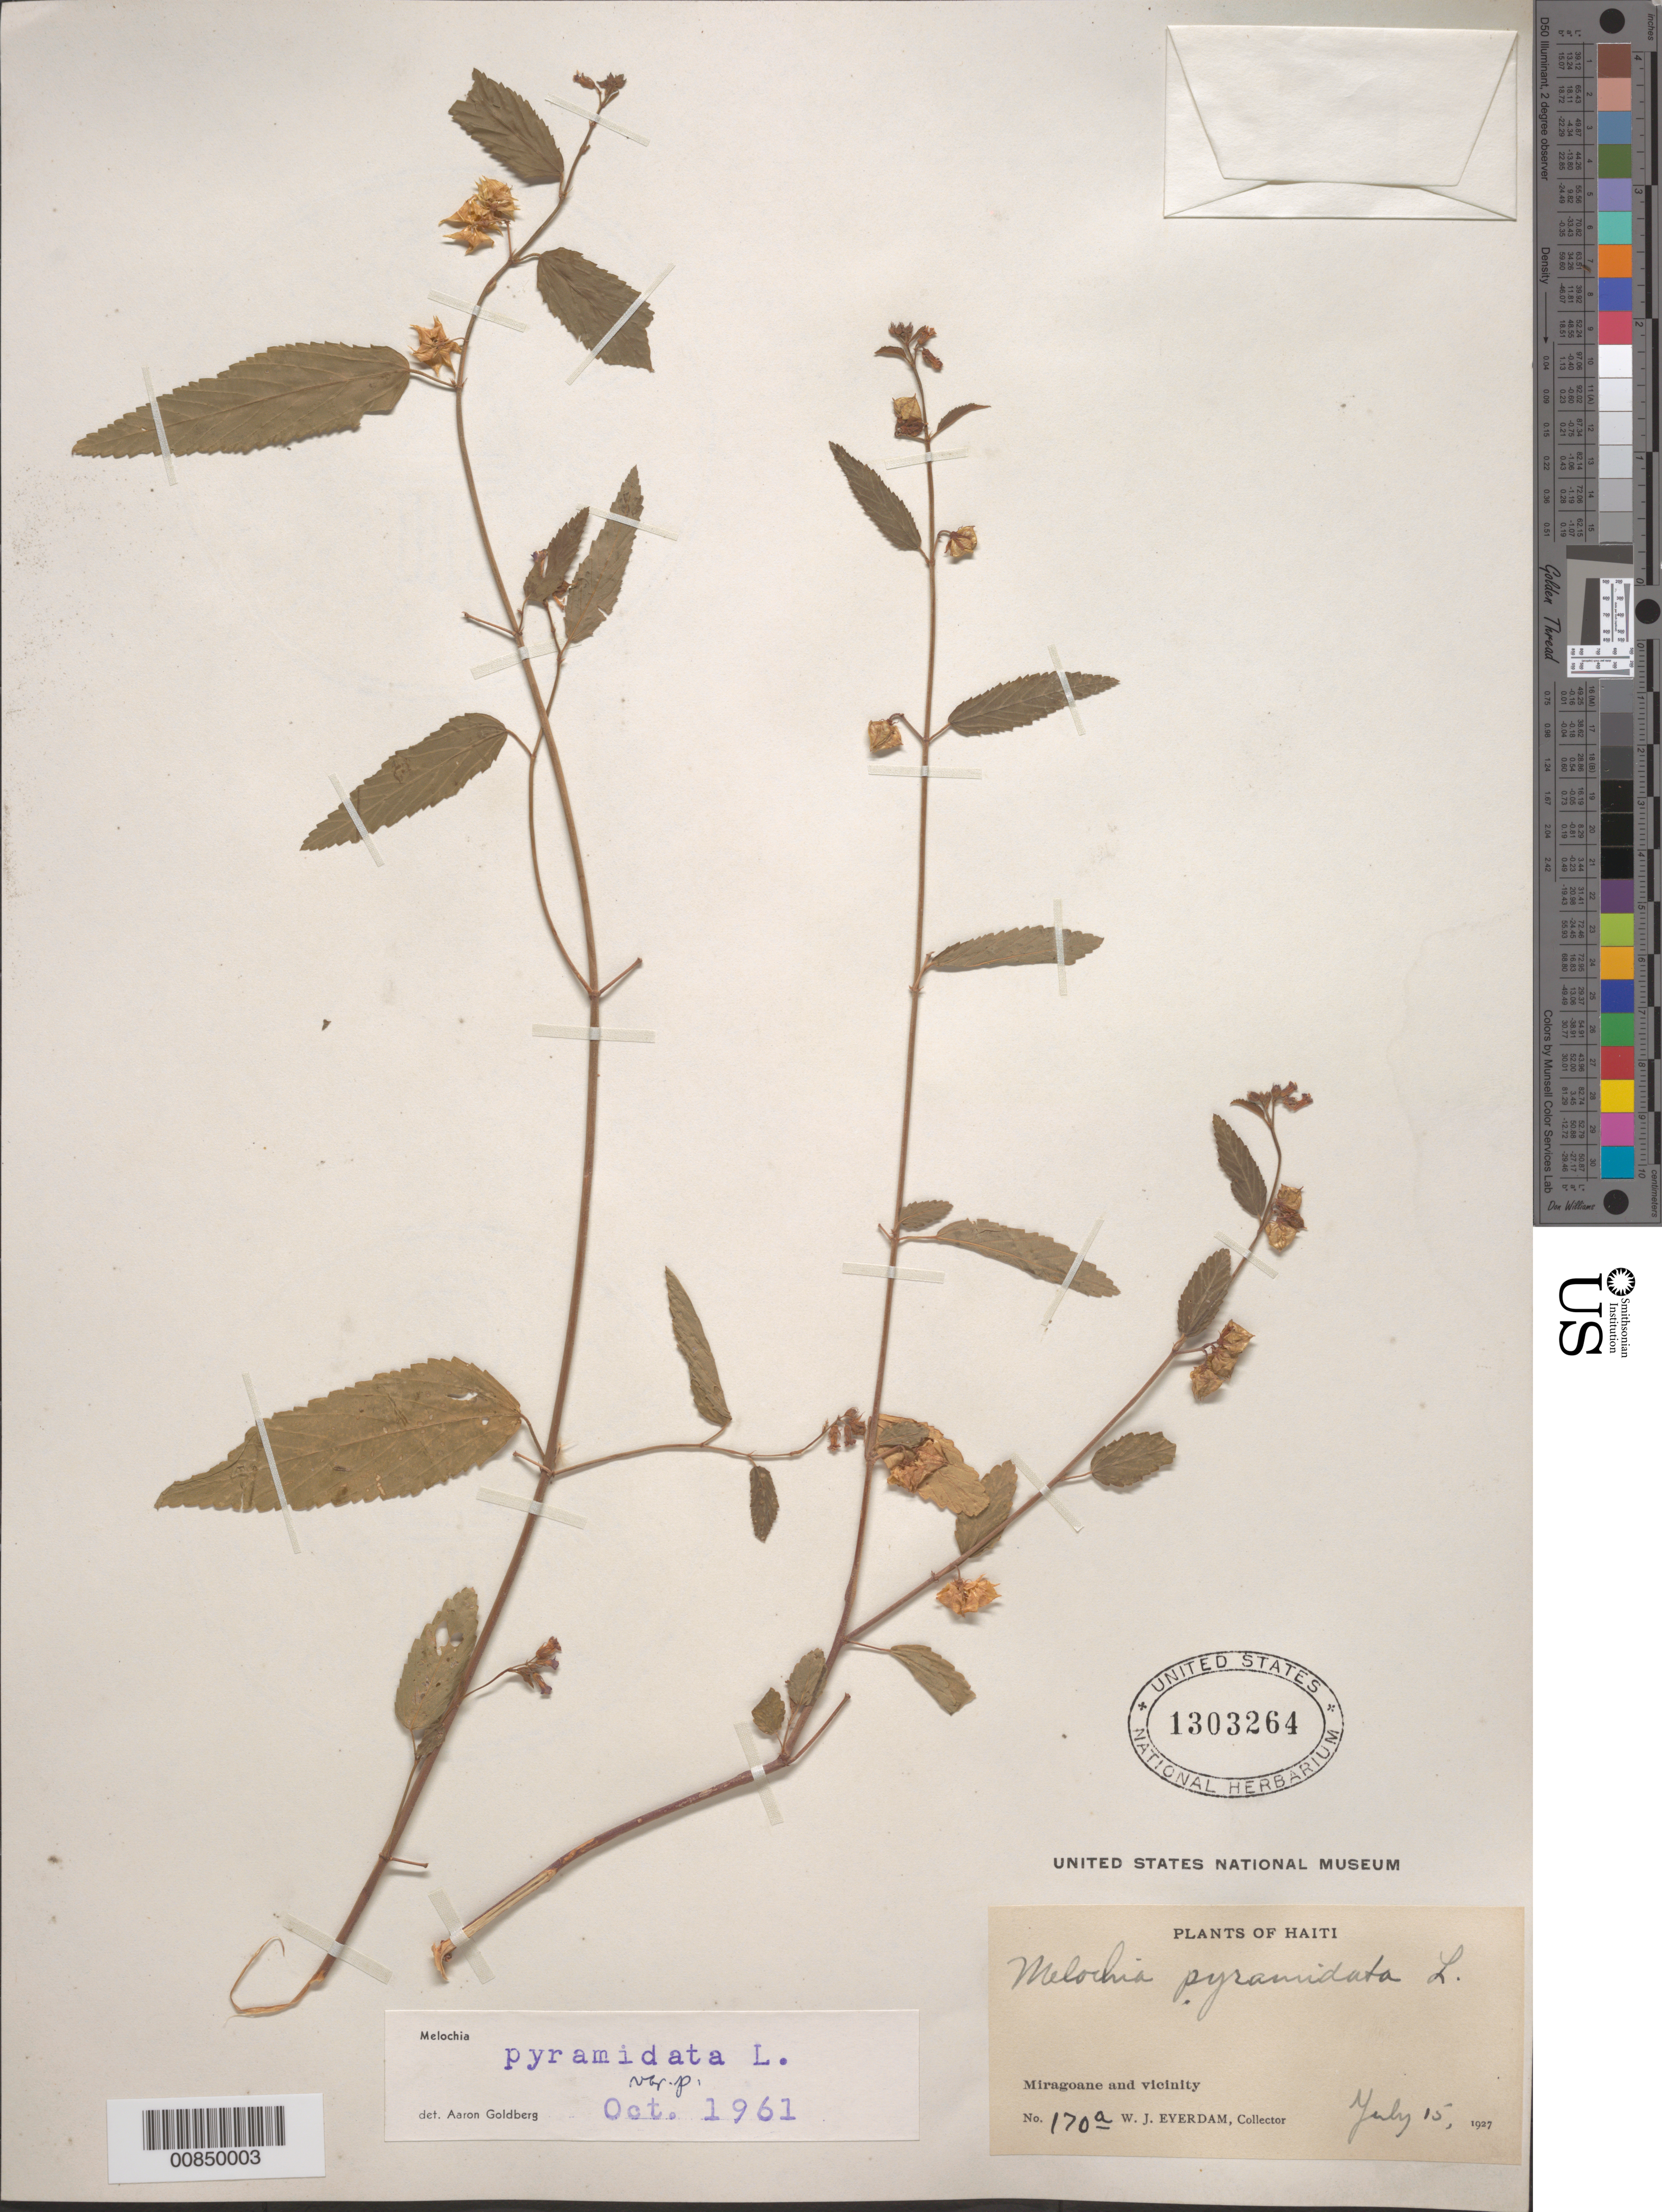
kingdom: Plantae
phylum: Tracheophyta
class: Magnoliopsida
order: Malvales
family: Malvaceae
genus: Melochia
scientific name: Melochia pyramidata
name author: L.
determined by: Goldberg, Aaron, (US), NMNH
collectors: W. Everdam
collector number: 170A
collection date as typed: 15 Jul 1927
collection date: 1927-07-15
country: Haiti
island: Hispaniola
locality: Miragoane and vicinity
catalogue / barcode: US 1303264